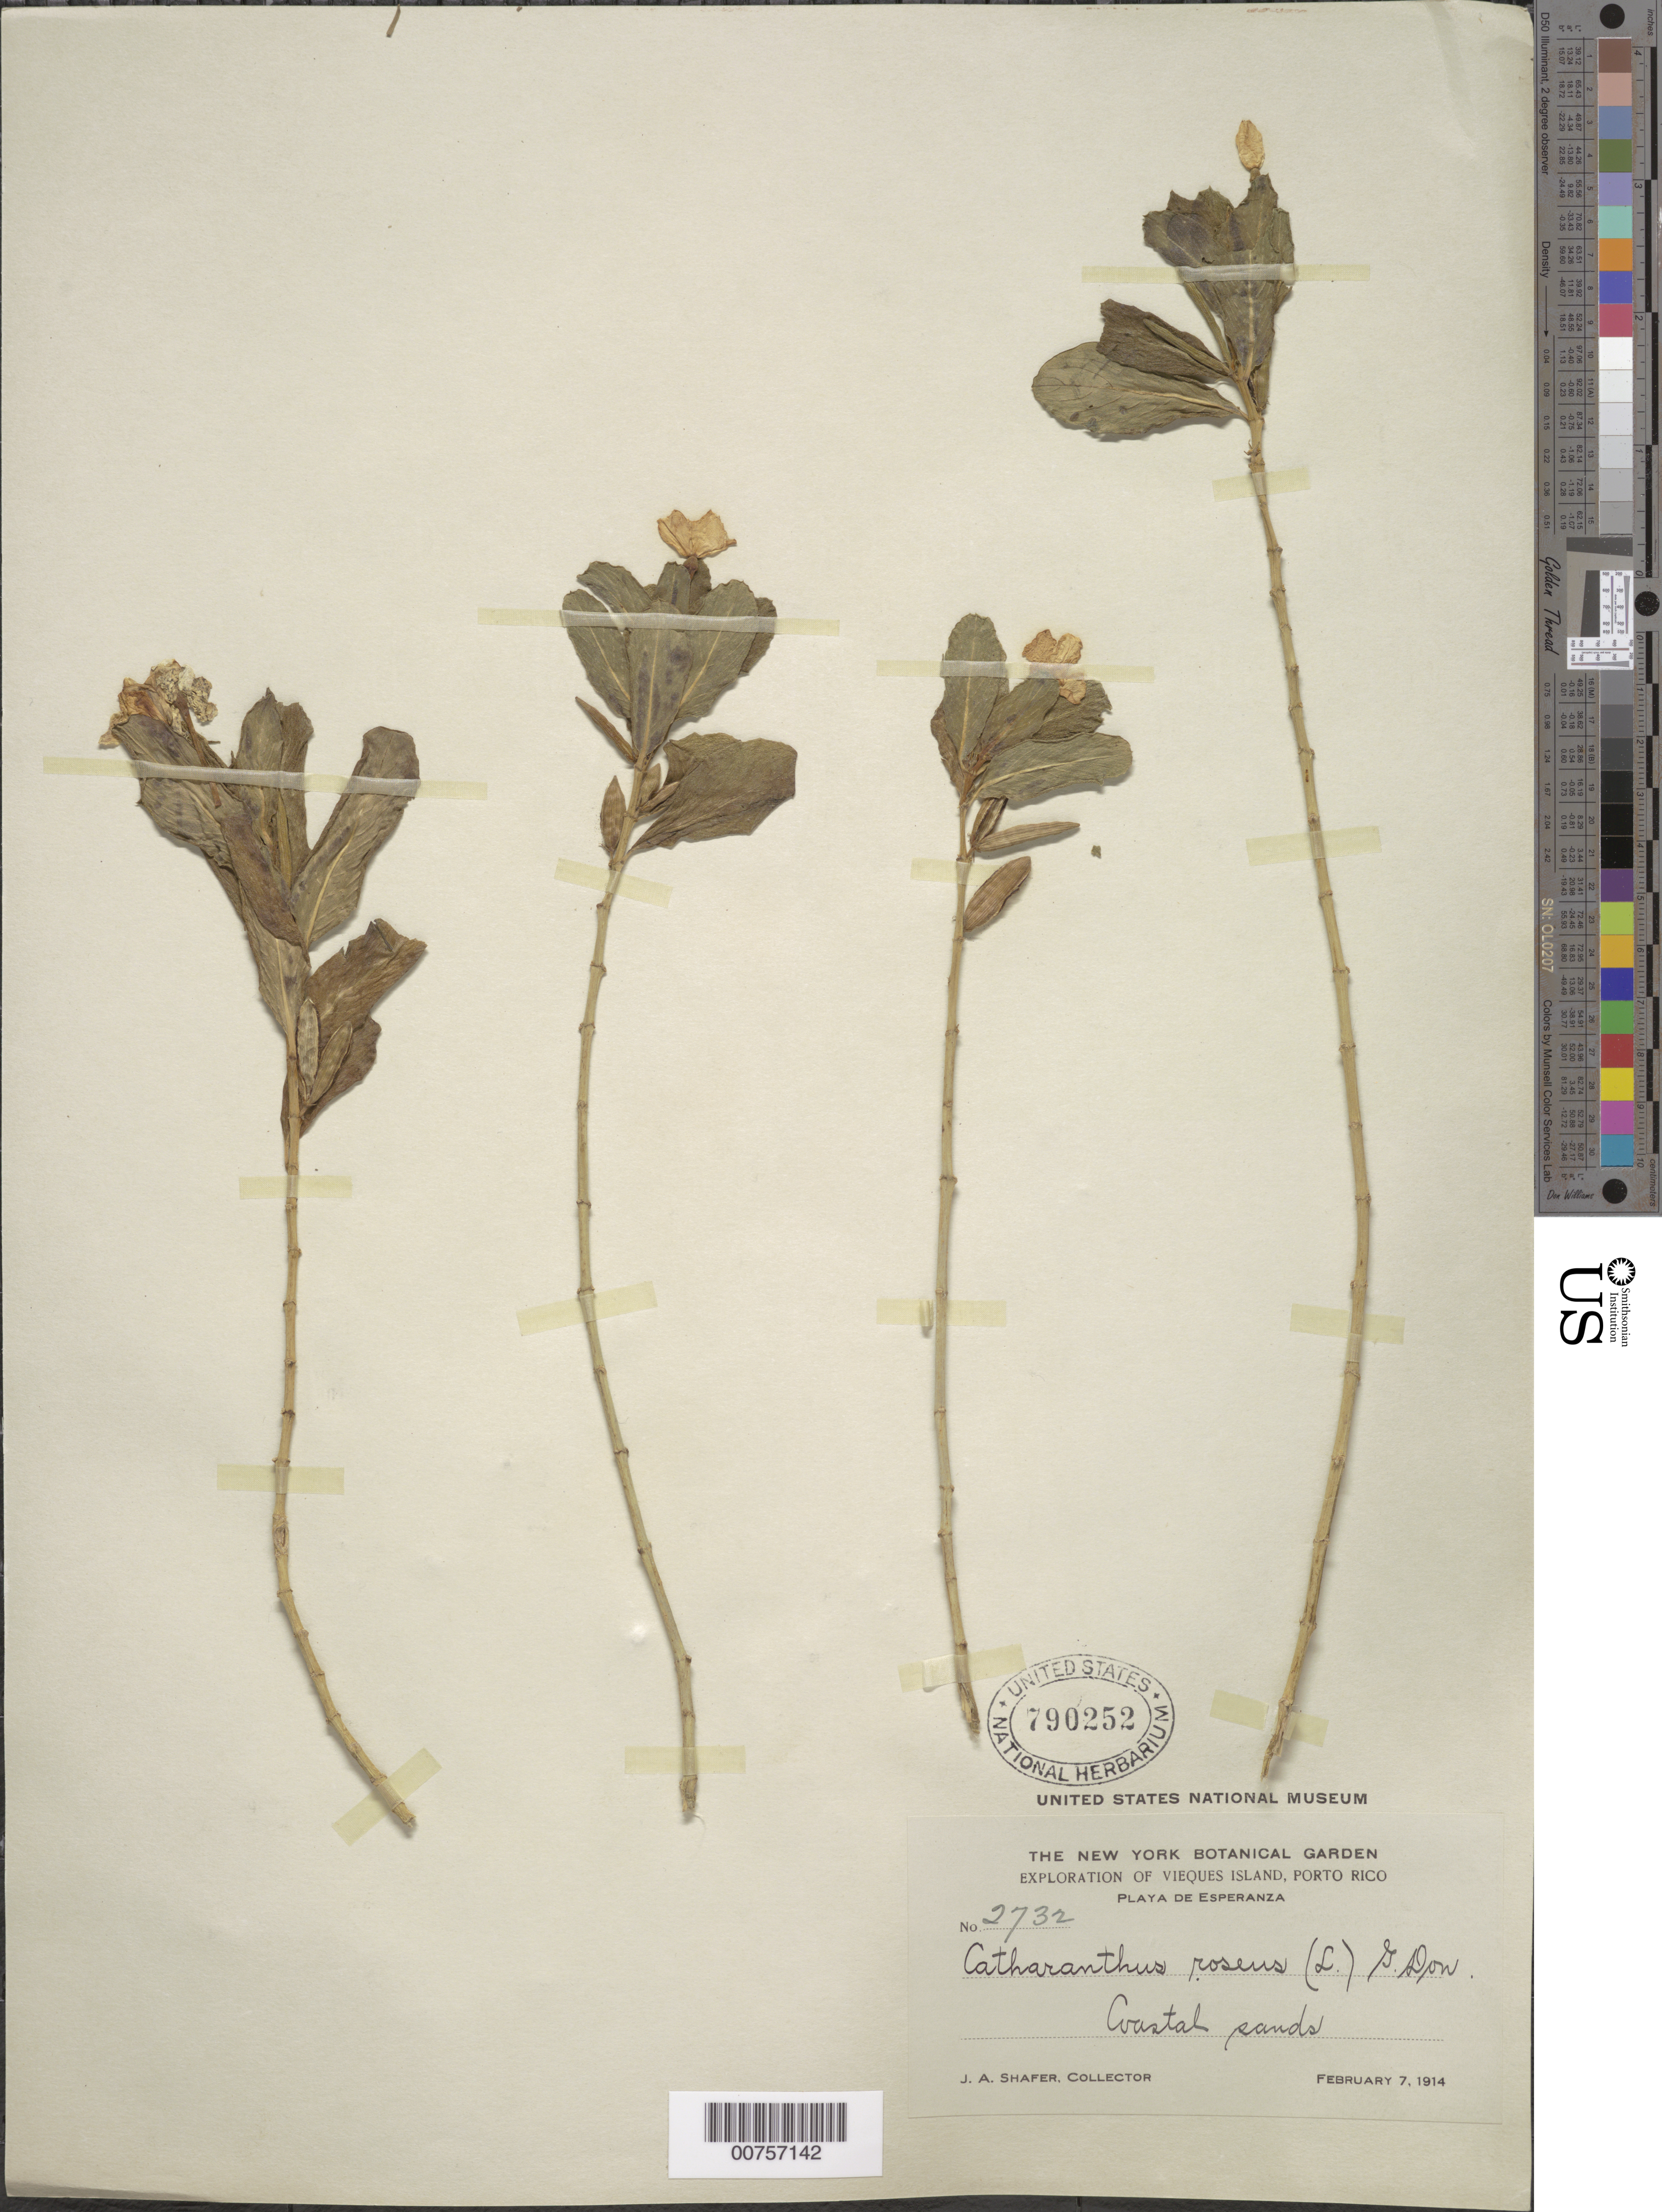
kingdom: Plantae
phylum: Tracheophyta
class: Magnoliopsida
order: Gentianales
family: Apocynaceae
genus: Catharanthus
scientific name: Catharanthus roseus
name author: (L.) G. Don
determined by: Boitreau, --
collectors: J. A. Shafer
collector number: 2732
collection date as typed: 07 Feb 1914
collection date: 1914-02-07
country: Puerto Rico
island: Vieques I.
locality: Playa de Esperanza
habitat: Coastal sands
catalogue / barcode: US 790252